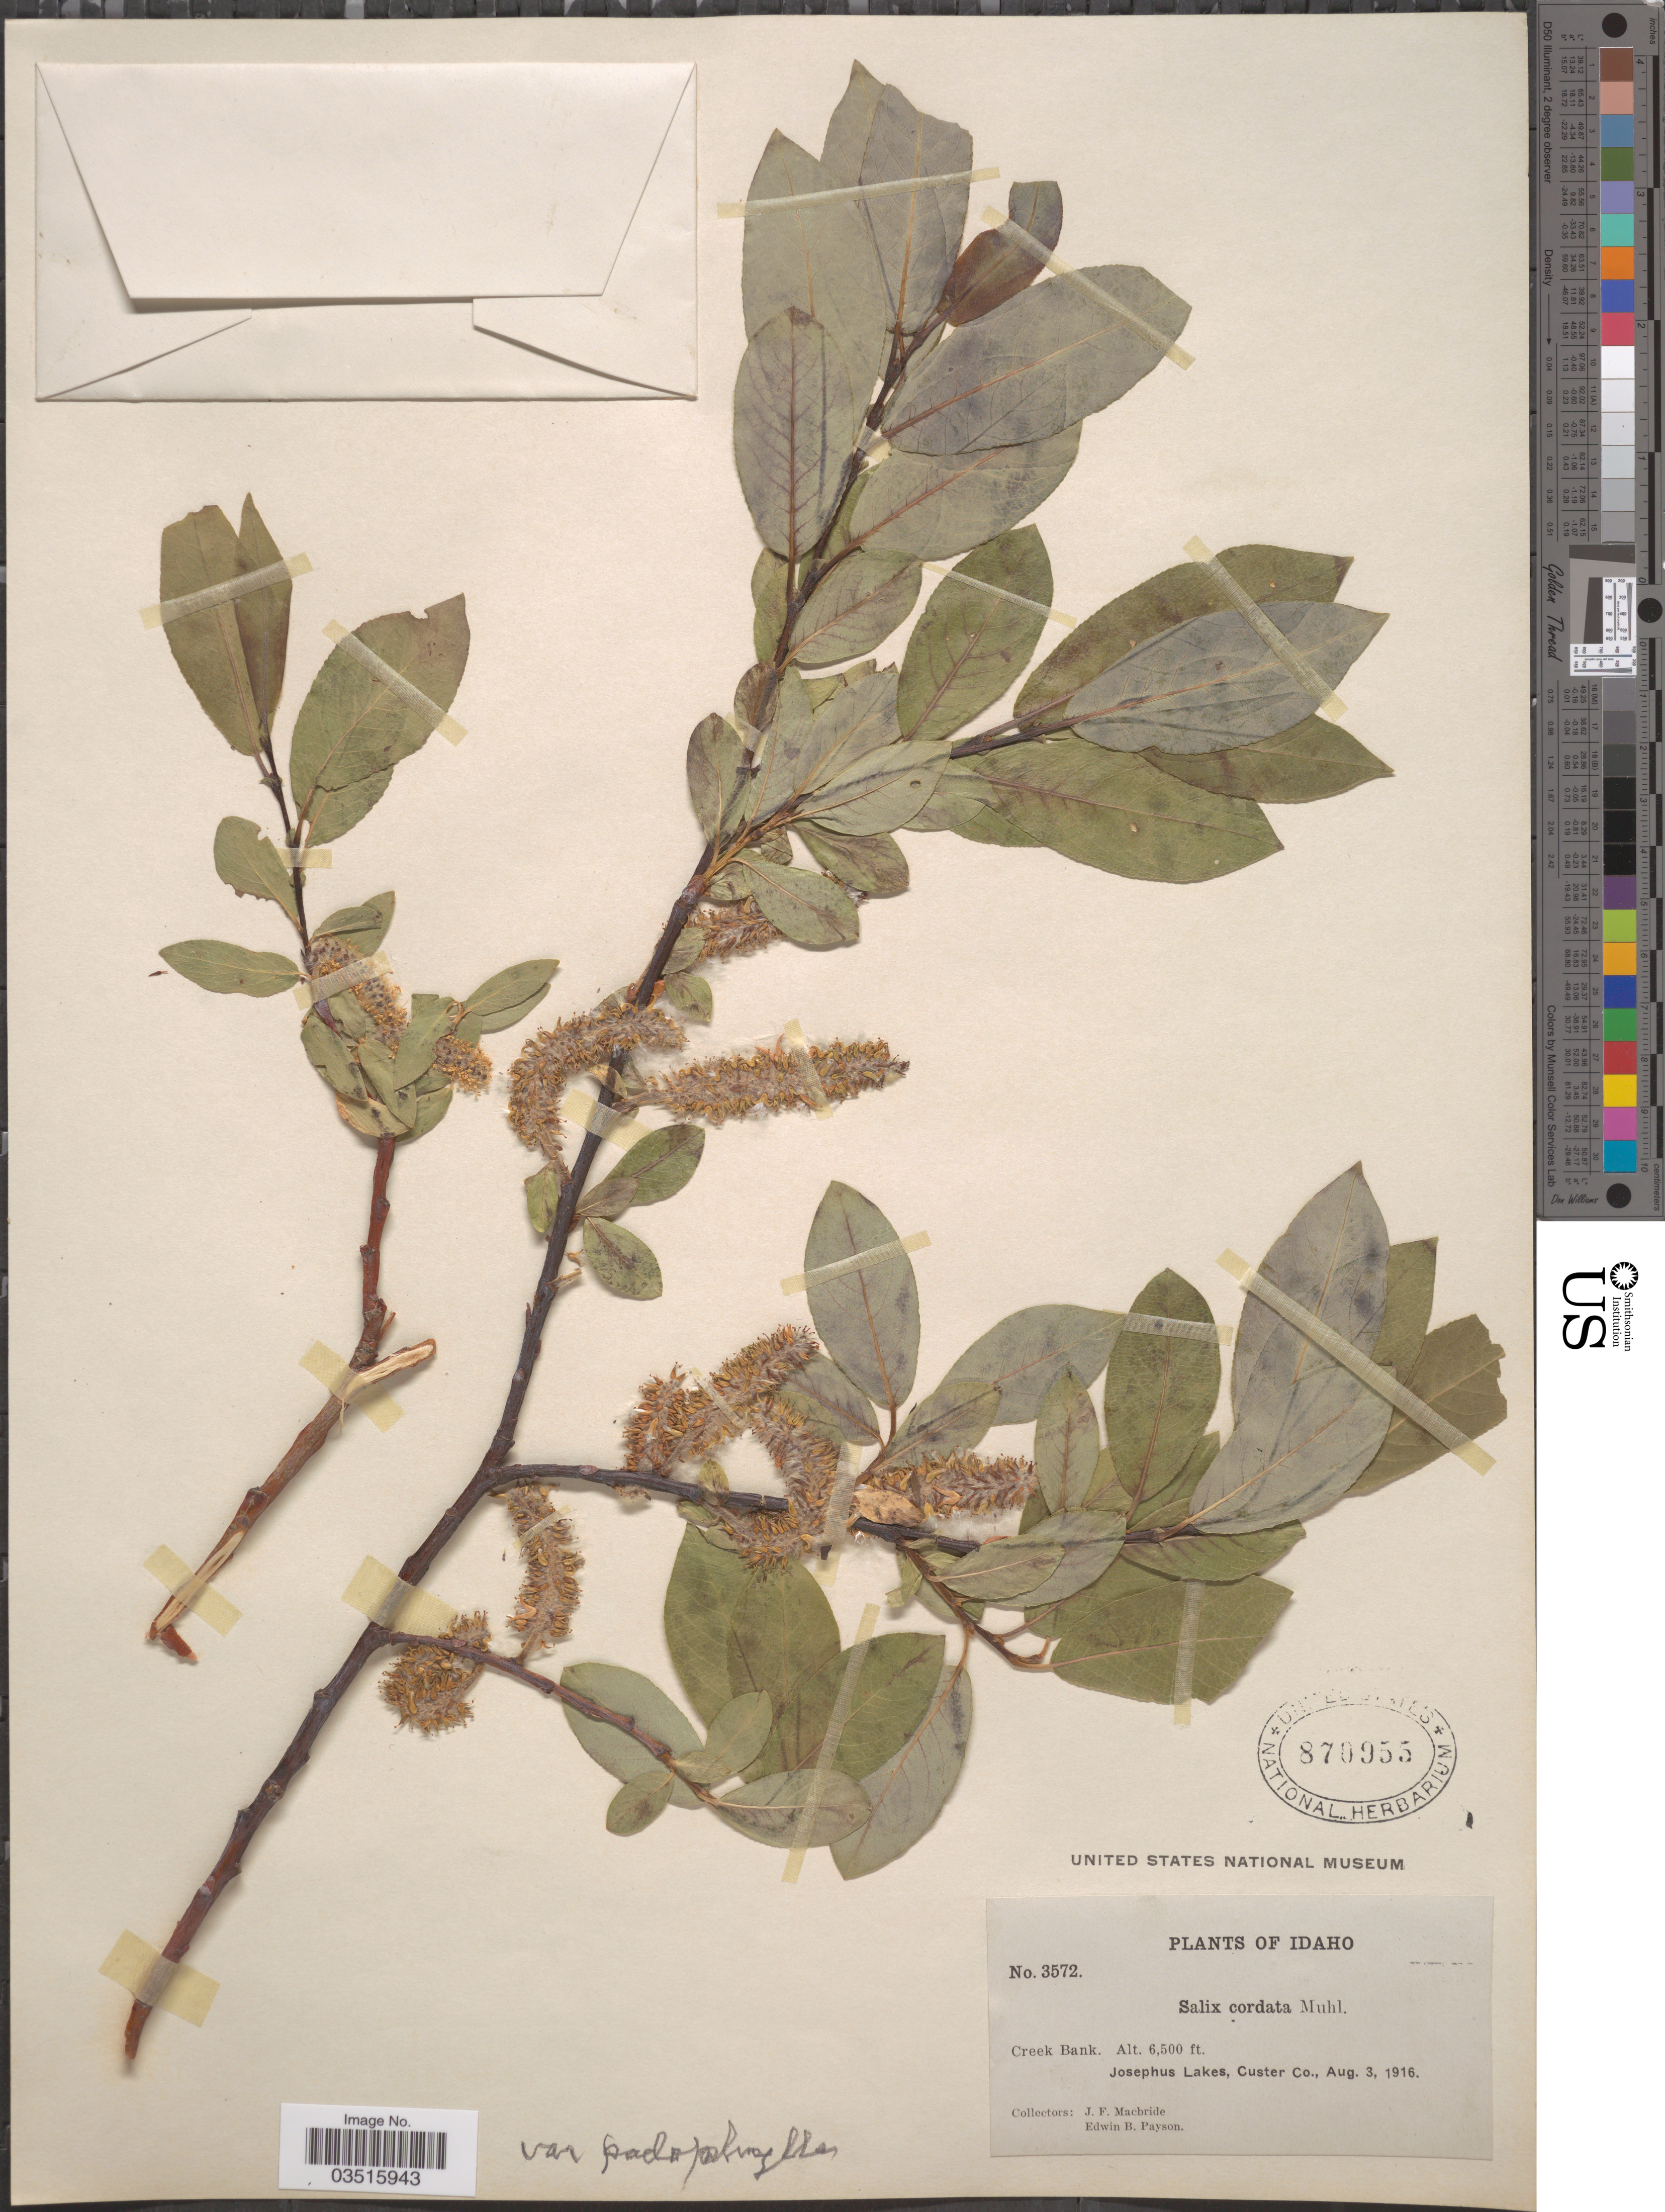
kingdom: Plantae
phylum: Tracheophyta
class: Magnoliopsida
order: Malpighiales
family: Salicaceae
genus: Salix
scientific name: Salix monticola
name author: Bebb.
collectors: J. F. Macbride & E. B. Payson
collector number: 3572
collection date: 1916-08-03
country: United States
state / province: Idaho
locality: Creek bank. Josephus Lakes, Custer Co.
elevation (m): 1981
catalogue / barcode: US 870955